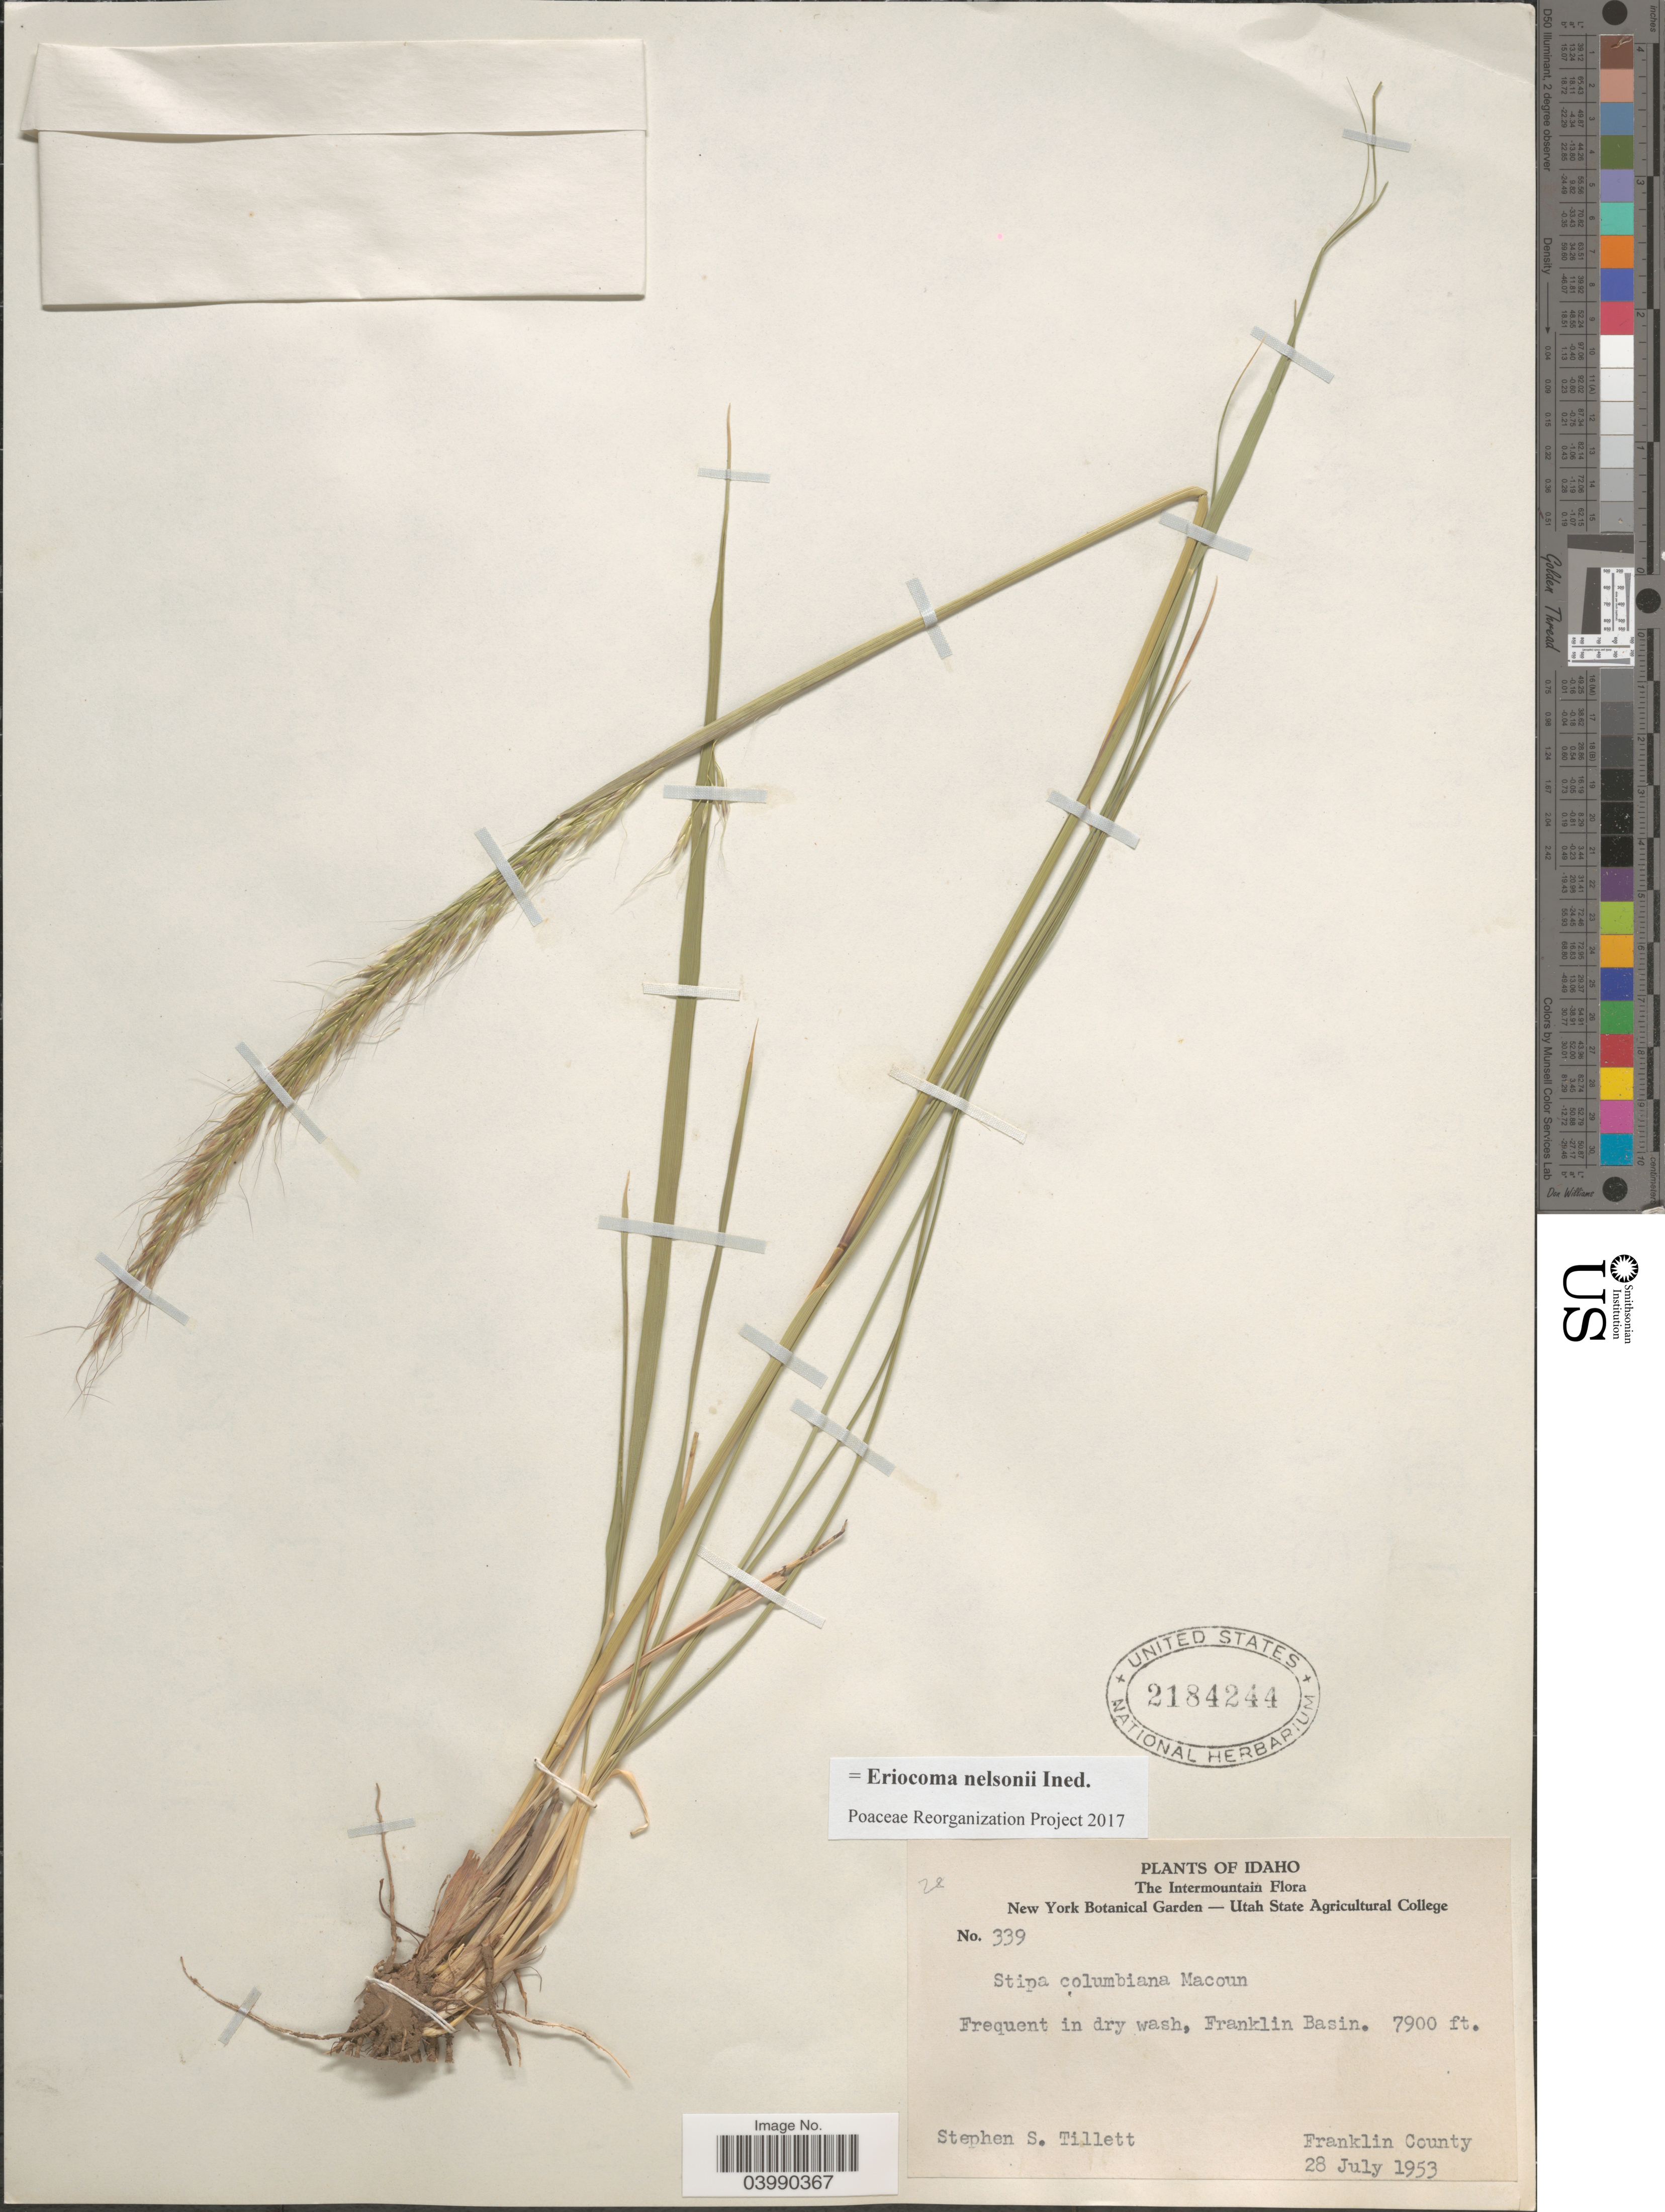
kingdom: Plantae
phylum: Tracheophyta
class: Liliopsida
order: Poales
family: Poaceae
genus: Eriocoma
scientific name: Eriocoma nelsonii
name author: (Scribn.) Romasch.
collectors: S. S. Tillett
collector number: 339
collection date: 1953-07-28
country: United States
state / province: Idaho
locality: The Intermountain. In dry wash, Franklin Basin. Franklin County.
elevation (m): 2408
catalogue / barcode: US 2184244